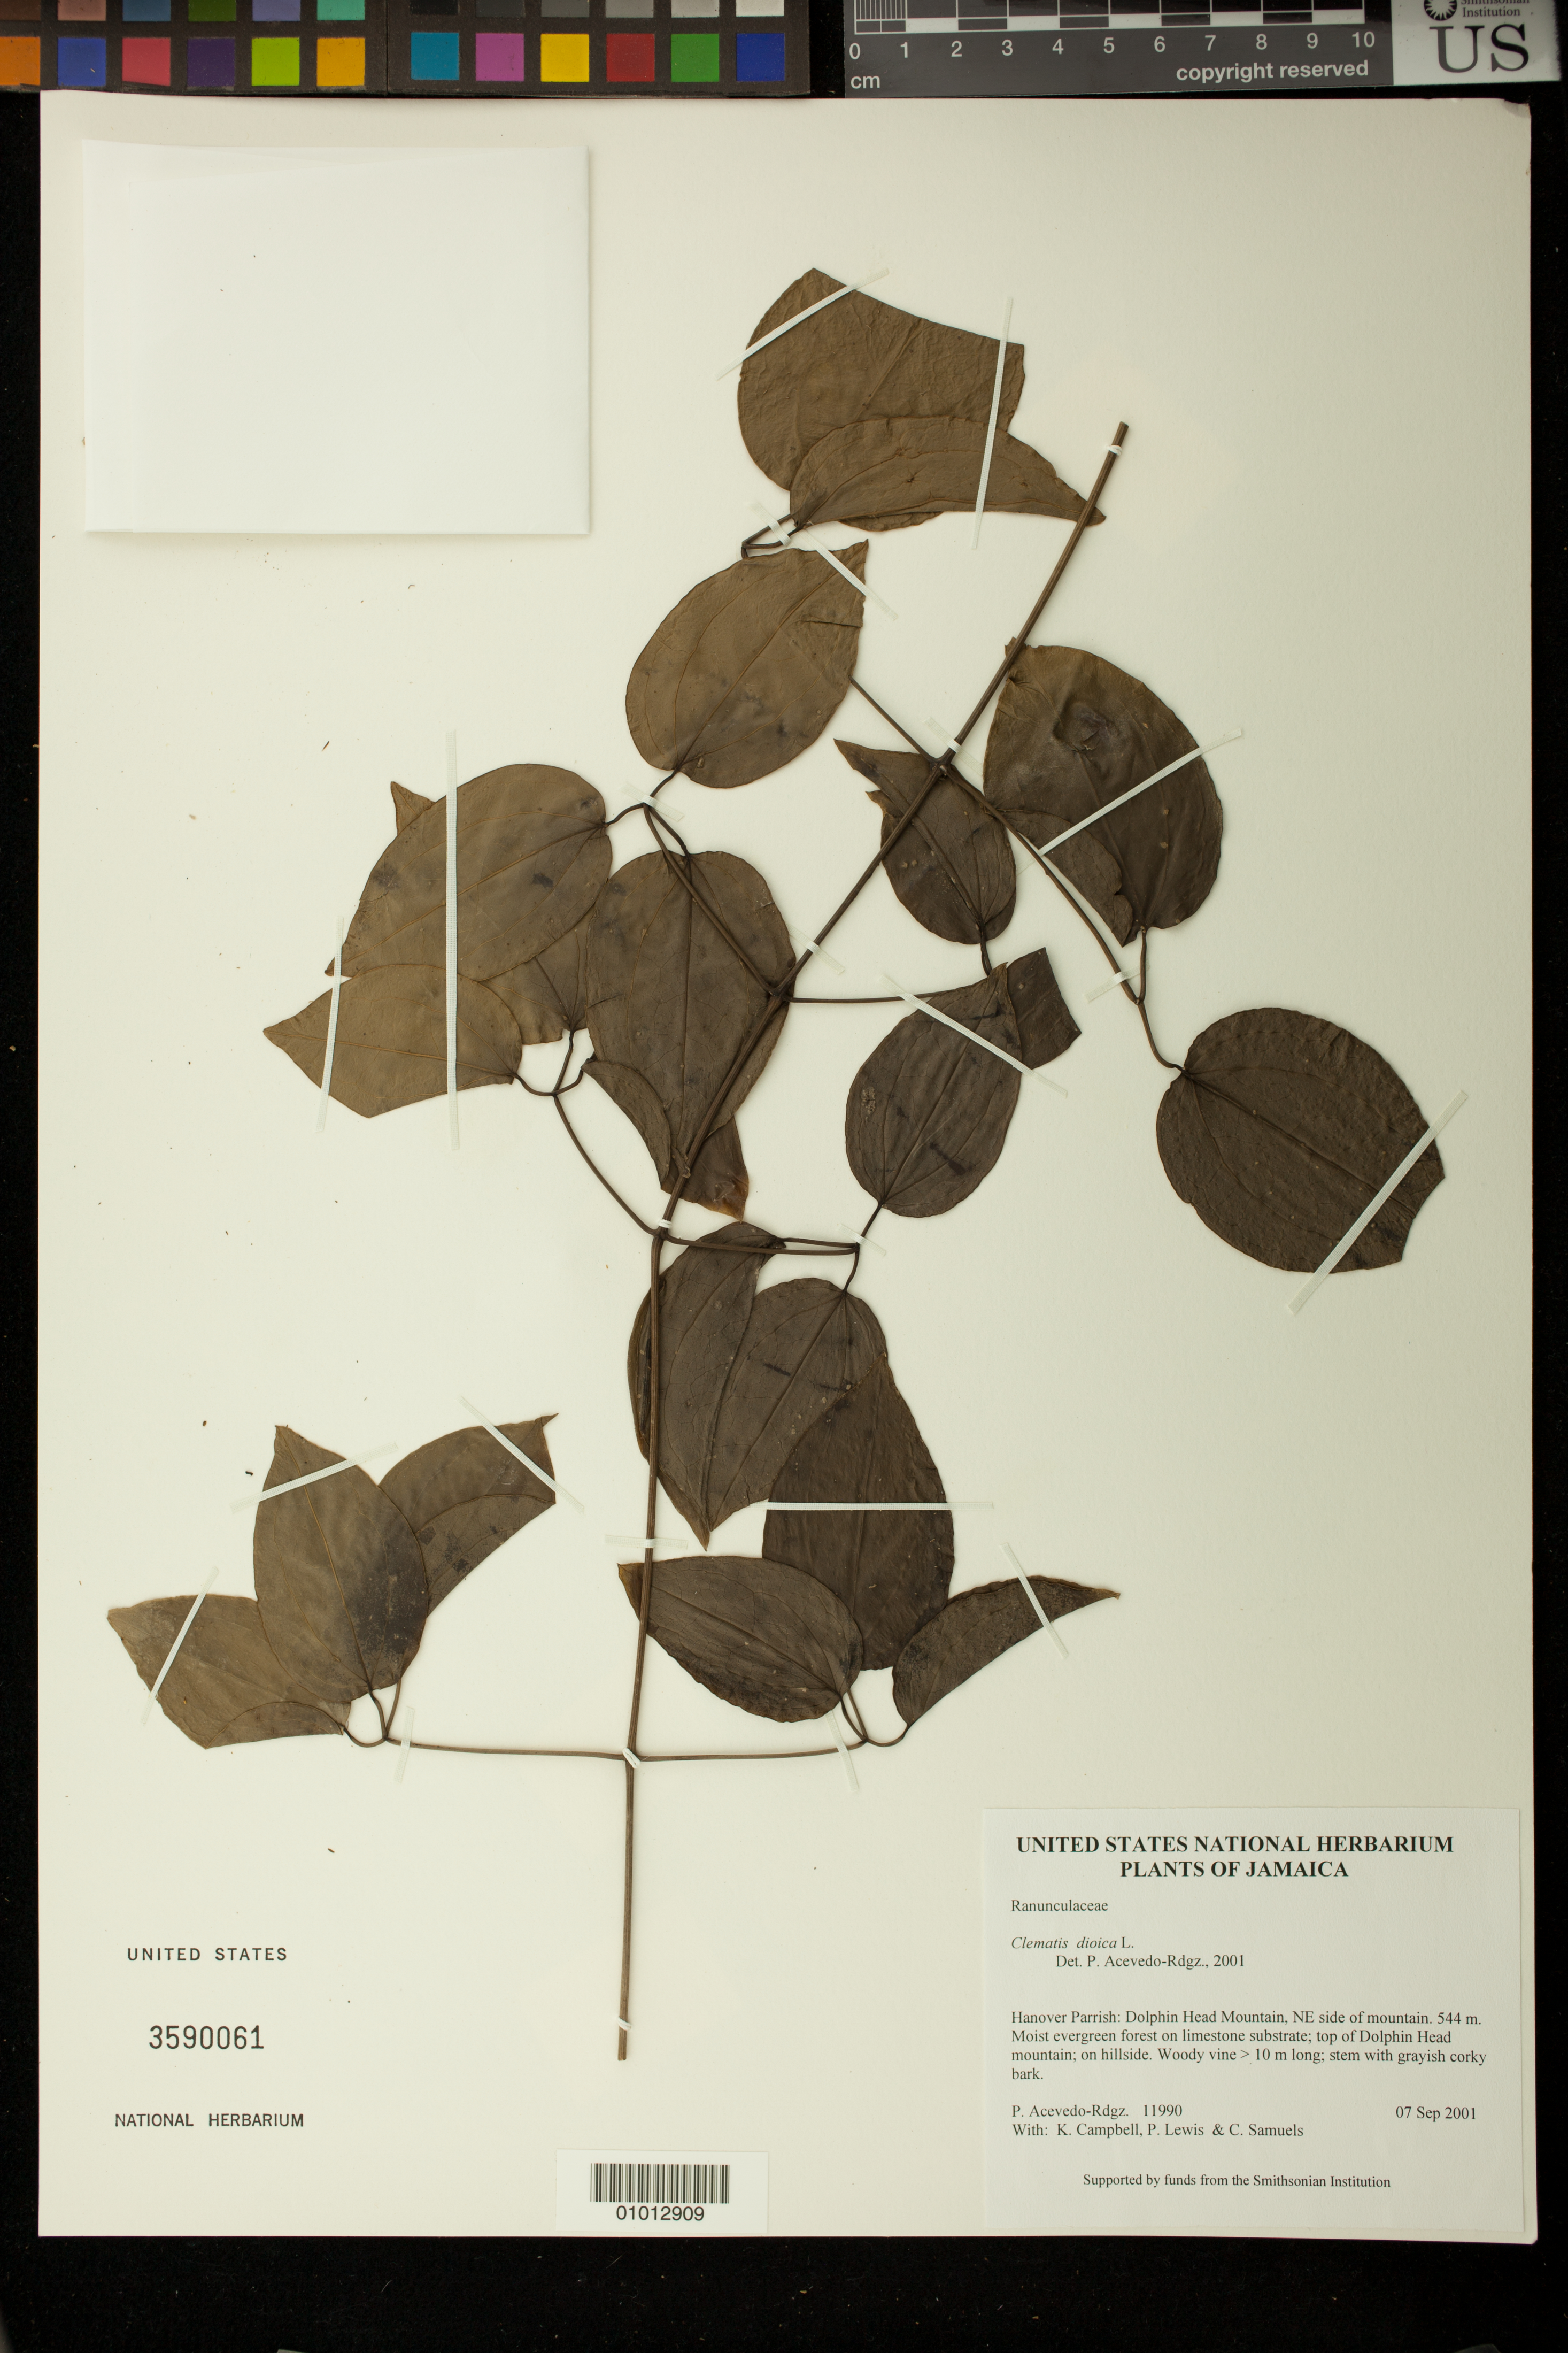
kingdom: Plantae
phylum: Tracheophyta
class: Magnoliopsida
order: Ranunculales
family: Ranunculaceae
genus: Clematis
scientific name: Clematis dioica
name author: L.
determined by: Acevedo-Rodríguez, P., (BOT), Smithsonian Institution - National Museum of Natural History (UNITED STATES)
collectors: P. Acevedo-Rodr., K. Campbell, P. Lewis & C. Samuels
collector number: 11990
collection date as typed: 07 Sep 2001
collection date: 2001-09-07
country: Jamaica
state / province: Hanover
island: Jamaica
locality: Hanover Parrish: Dolphin Head Mountain, NE side of mountain.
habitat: Moist evergreen forest on limestone substrate; top of Dolphin Head mountain; on hillside.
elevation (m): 544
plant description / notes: MO, UPRRP, US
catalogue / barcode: US 3590061